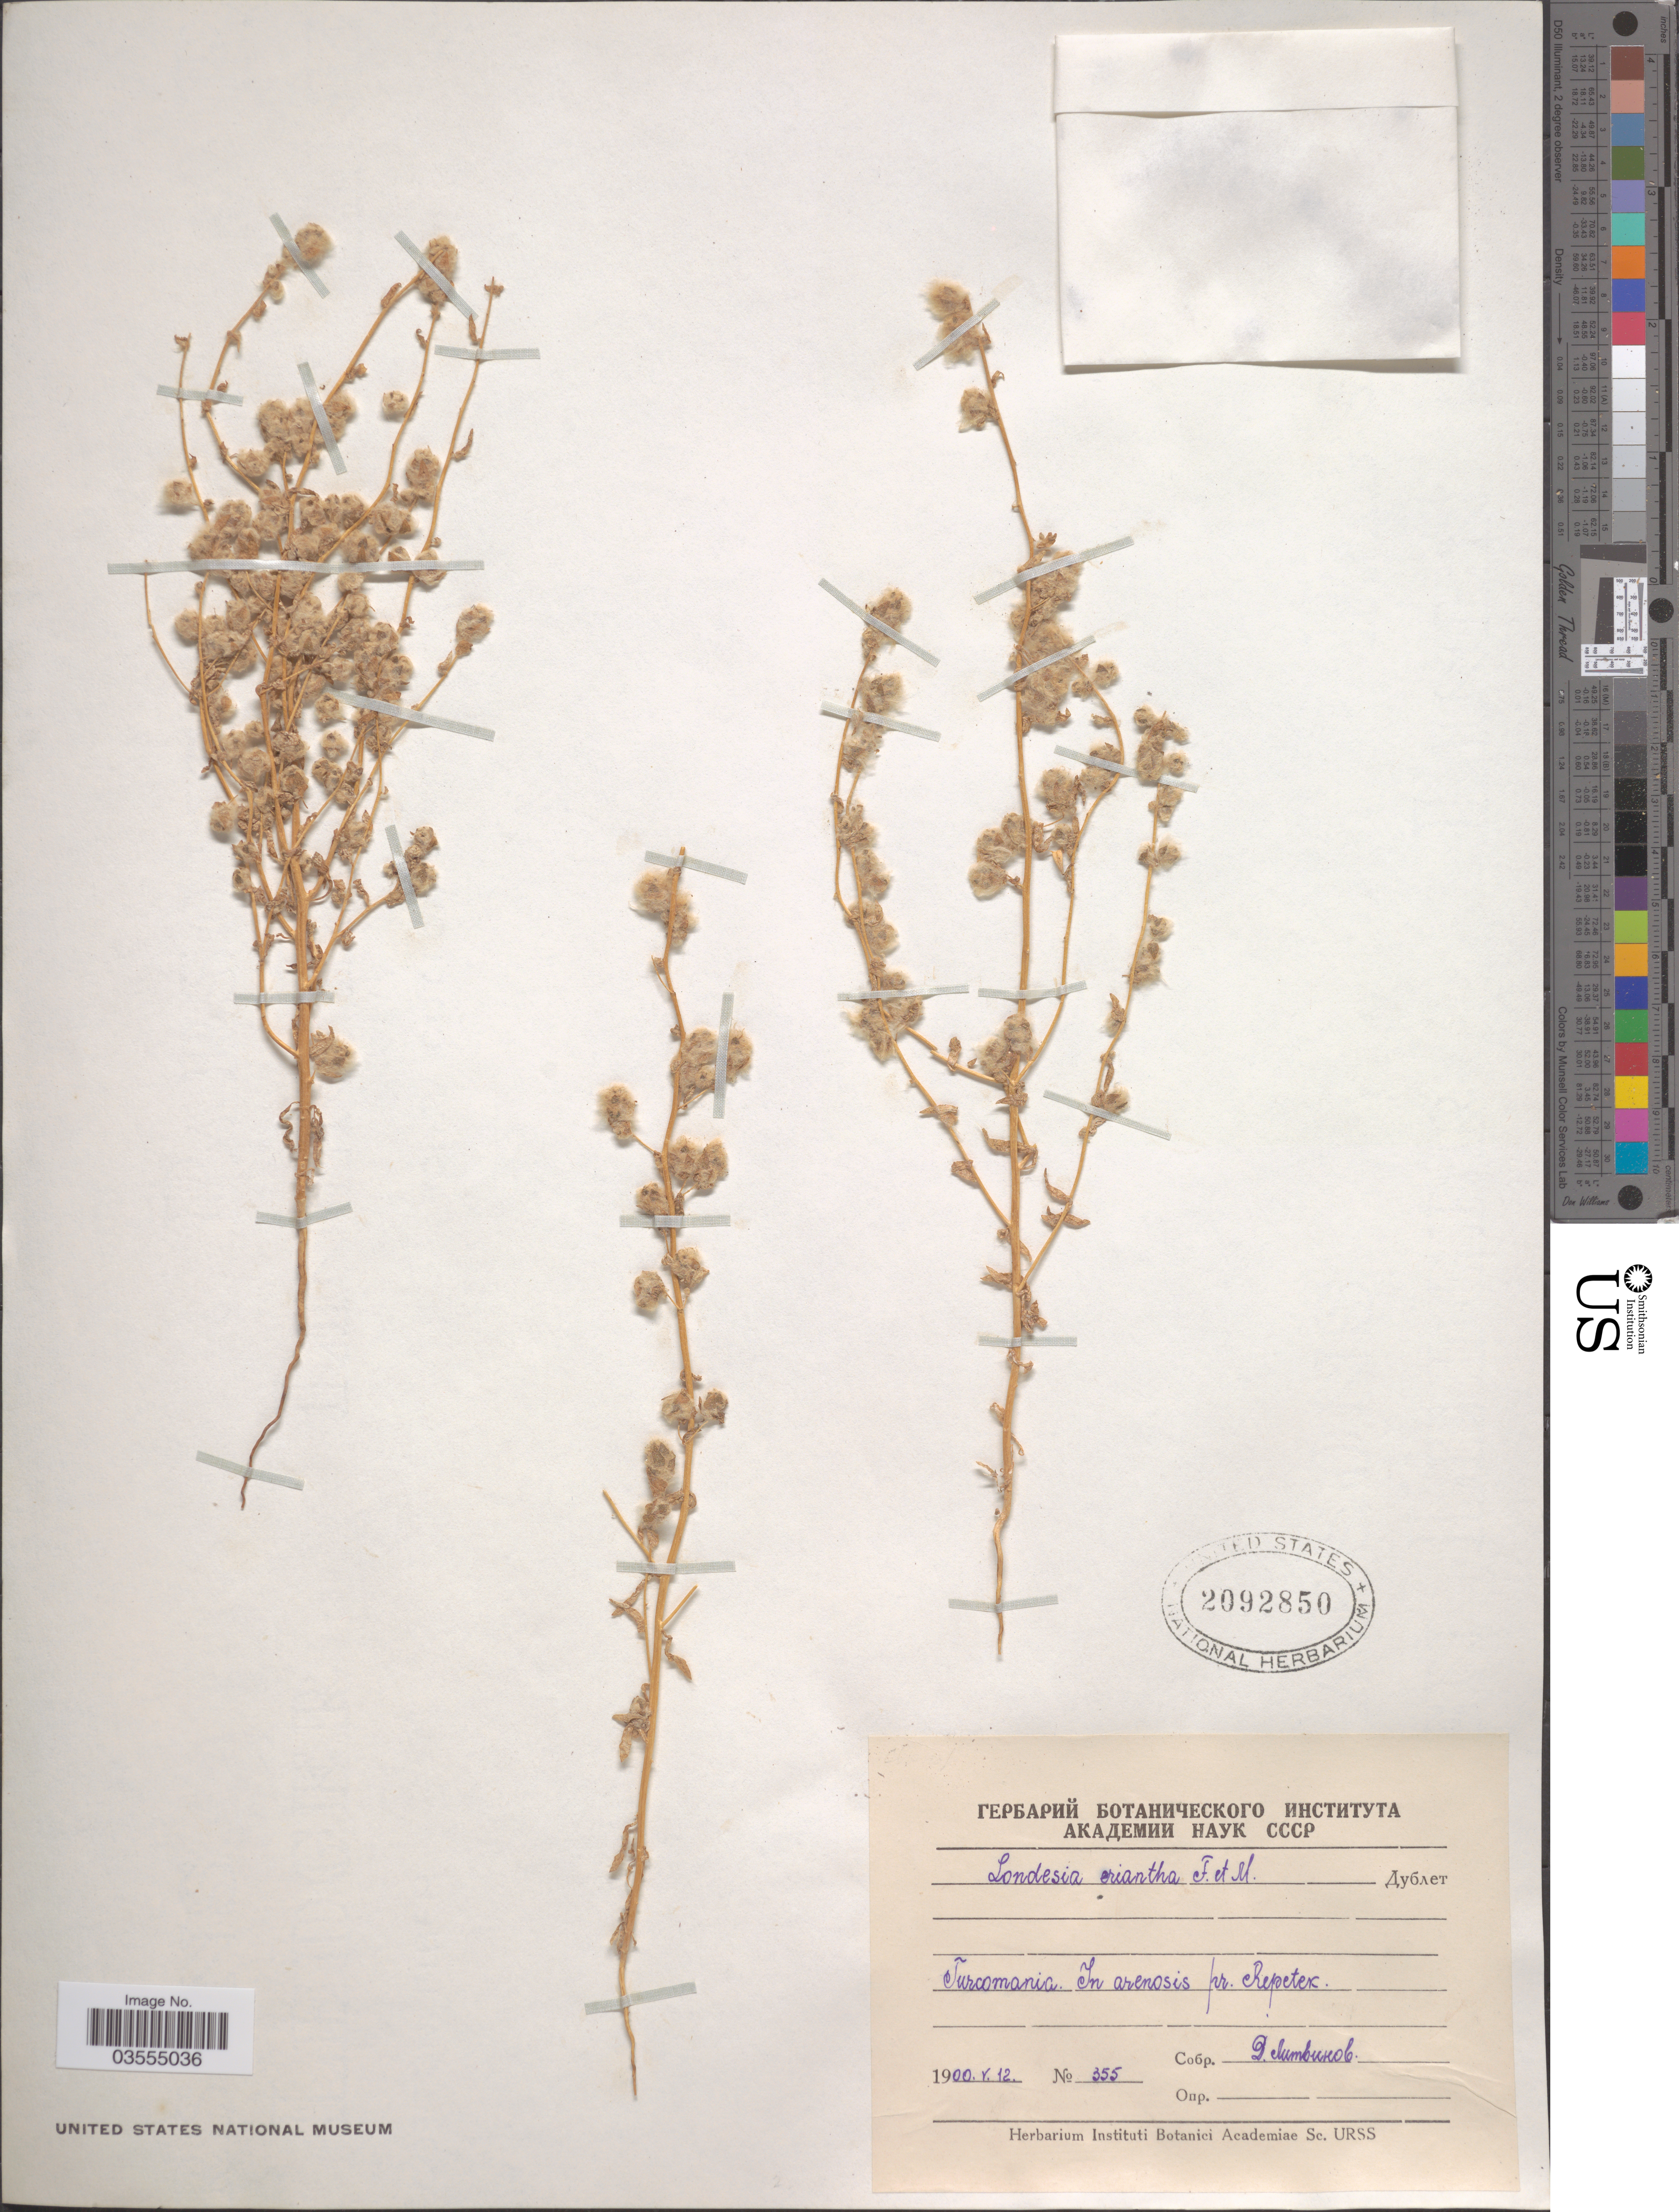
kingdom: Plantae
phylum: Tracheophyta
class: Magnoliopsida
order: Caryophyllales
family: Amaranthaceae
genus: Bassia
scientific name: Bassia eriophora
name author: (Schrad.) Asch.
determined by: Strong, Mark T., (BOT), Smithsonian Institution - National Museum of Natural History (UNITED STATES)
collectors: D. Litvinov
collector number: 355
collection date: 1900-05-12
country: Turkmenistan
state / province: Lebap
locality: near Repetek.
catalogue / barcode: US 2092850